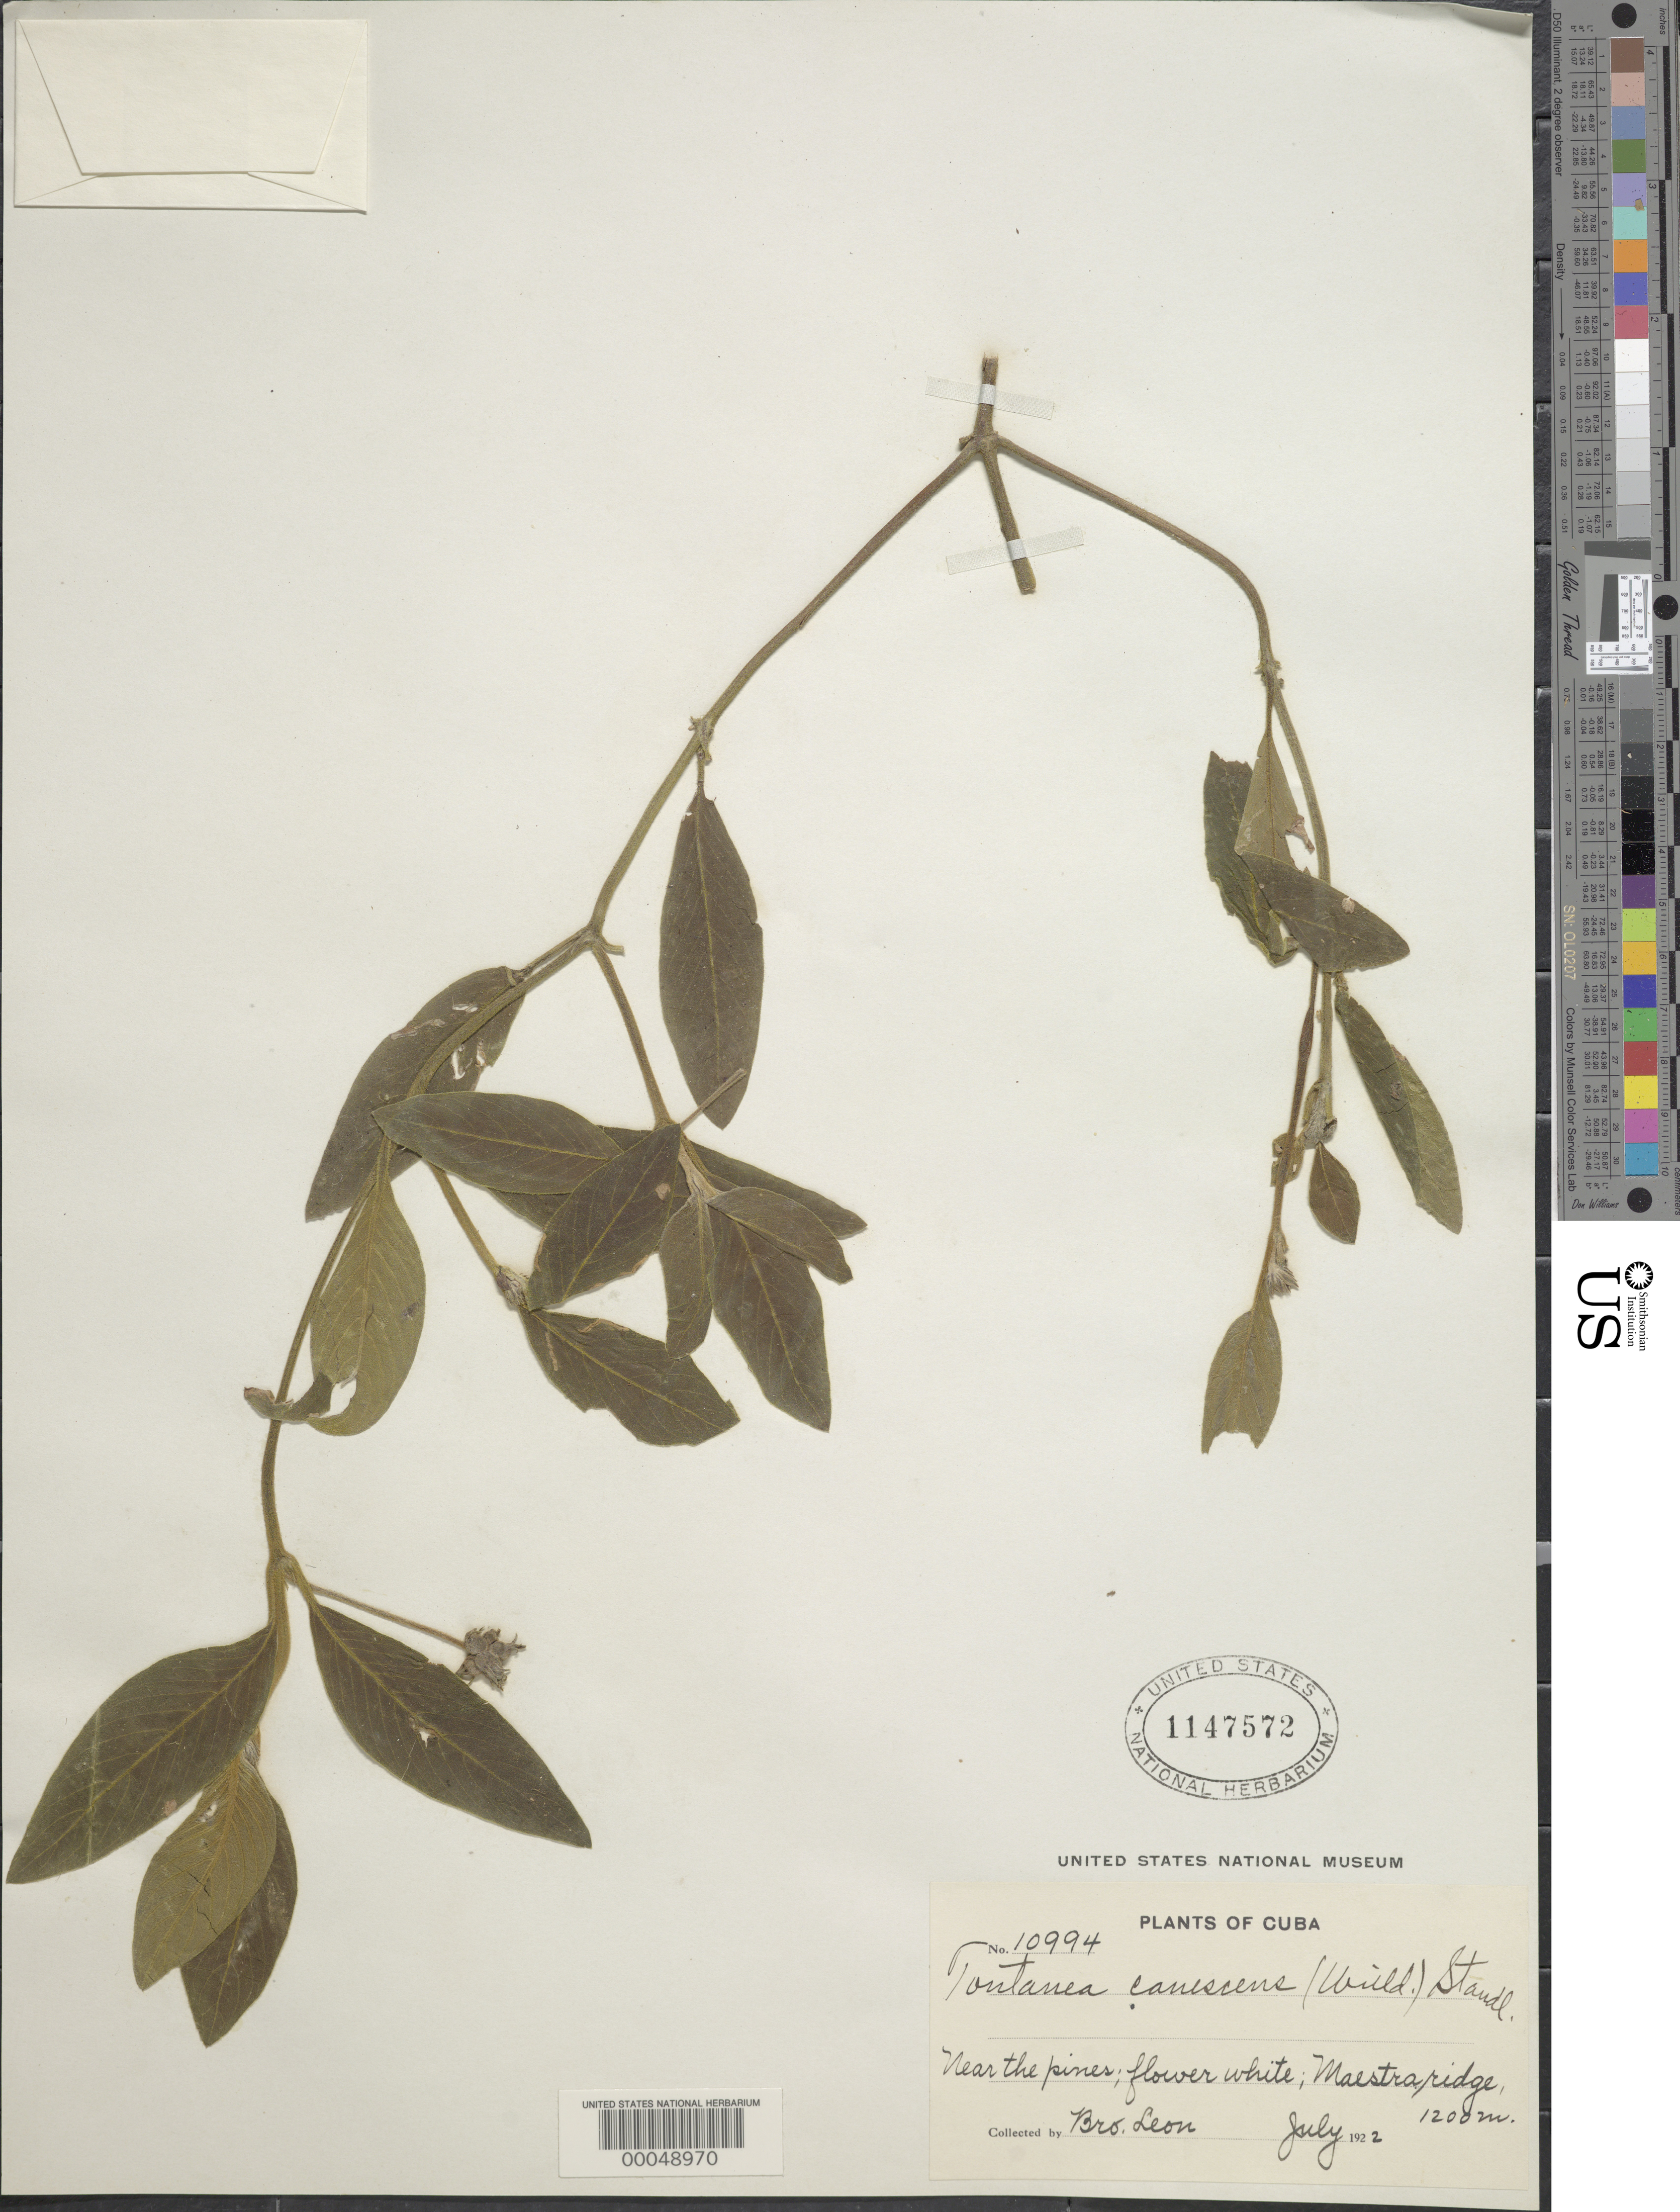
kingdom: Plantae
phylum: Tracheophyta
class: Magnoliopsida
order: Gentianales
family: Rubiaceae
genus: Coccocypselum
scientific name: Coccocypselum lanceolatum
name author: (Ruiz & Pav.) Pers.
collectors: Bro. León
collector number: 10994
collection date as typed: Jul 1922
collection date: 1922-07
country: Cuba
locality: Maestra ridge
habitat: On ridge, near the pines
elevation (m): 1200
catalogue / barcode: US 1147572